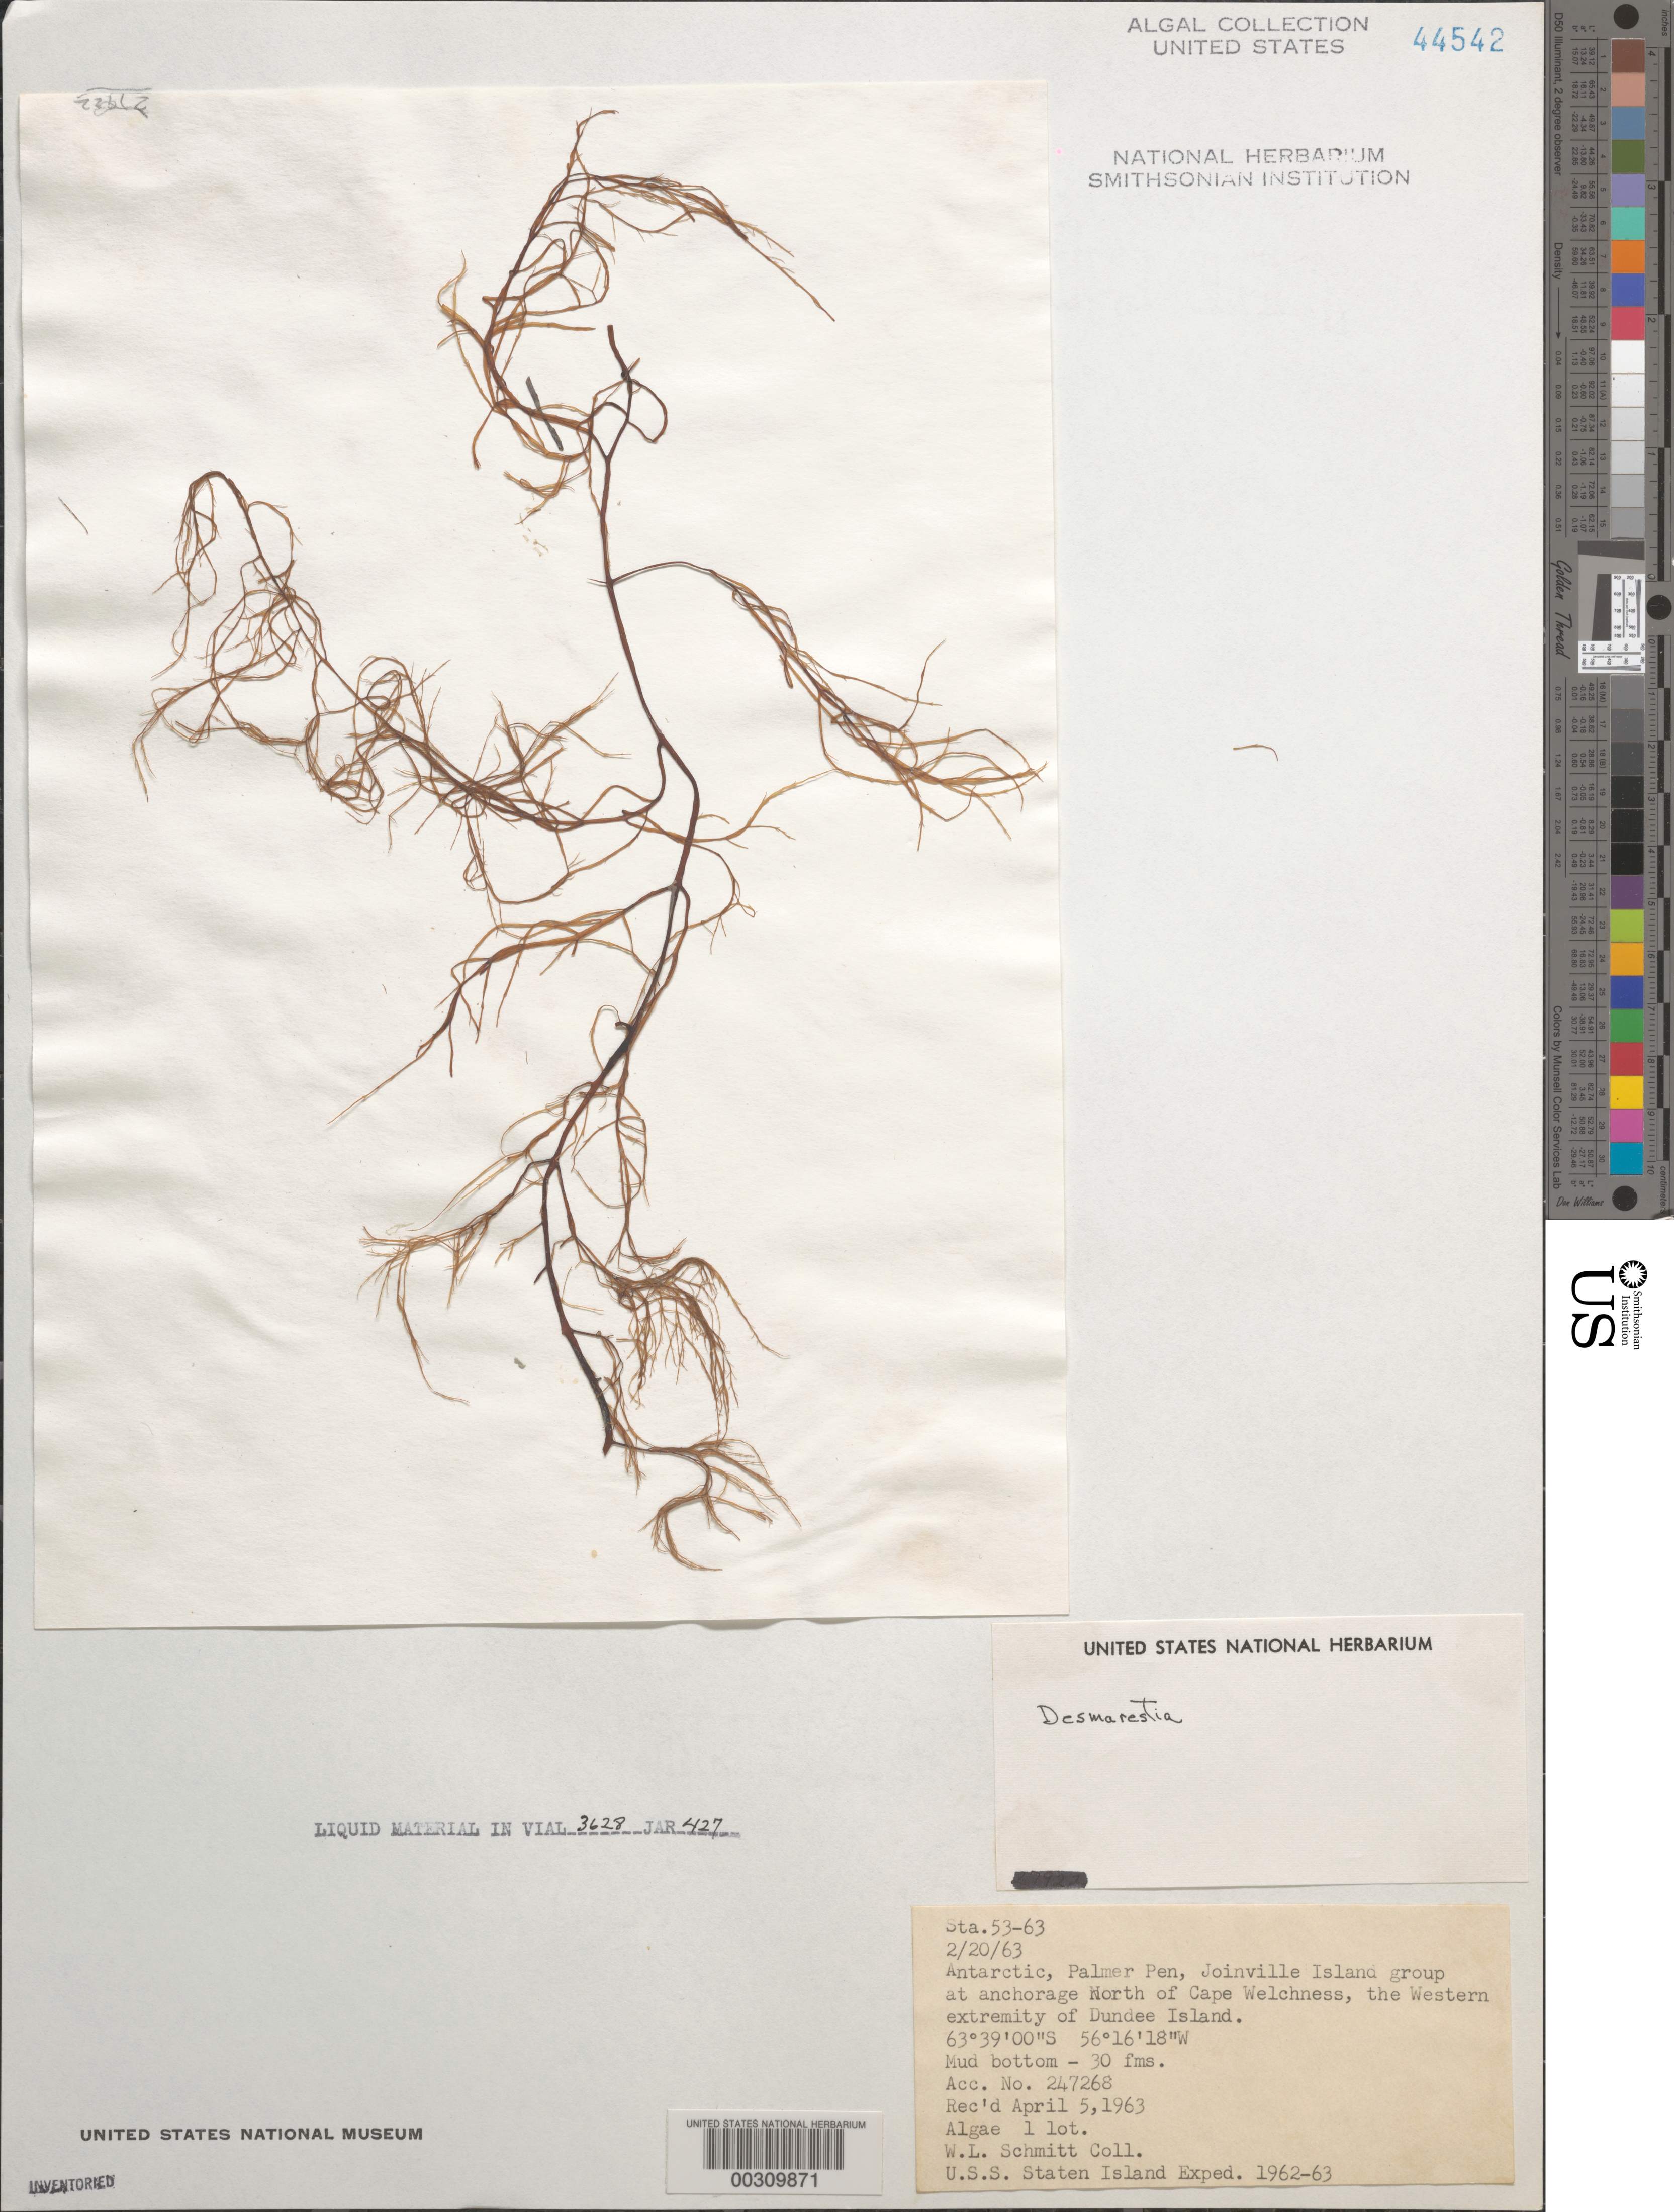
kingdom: Chromista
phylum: Ochrophyta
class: Phaeophyceae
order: Desmarestiales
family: Desmarestiaceae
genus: Desmarestia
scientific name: Desmarestia sp.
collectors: W. L. Schmitt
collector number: Station 53-63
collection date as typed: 20 Feb 1963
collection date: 1963-02-20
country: Antarctica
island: Dundee Island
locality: Anchorage north of Cape Welchness, Johnson Coast, Antarctic Peninsula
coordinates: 63 39'00" S, 56 16'18"W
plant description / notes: USS Staten Island Expedition, 1962-1963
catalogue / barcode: US 44542